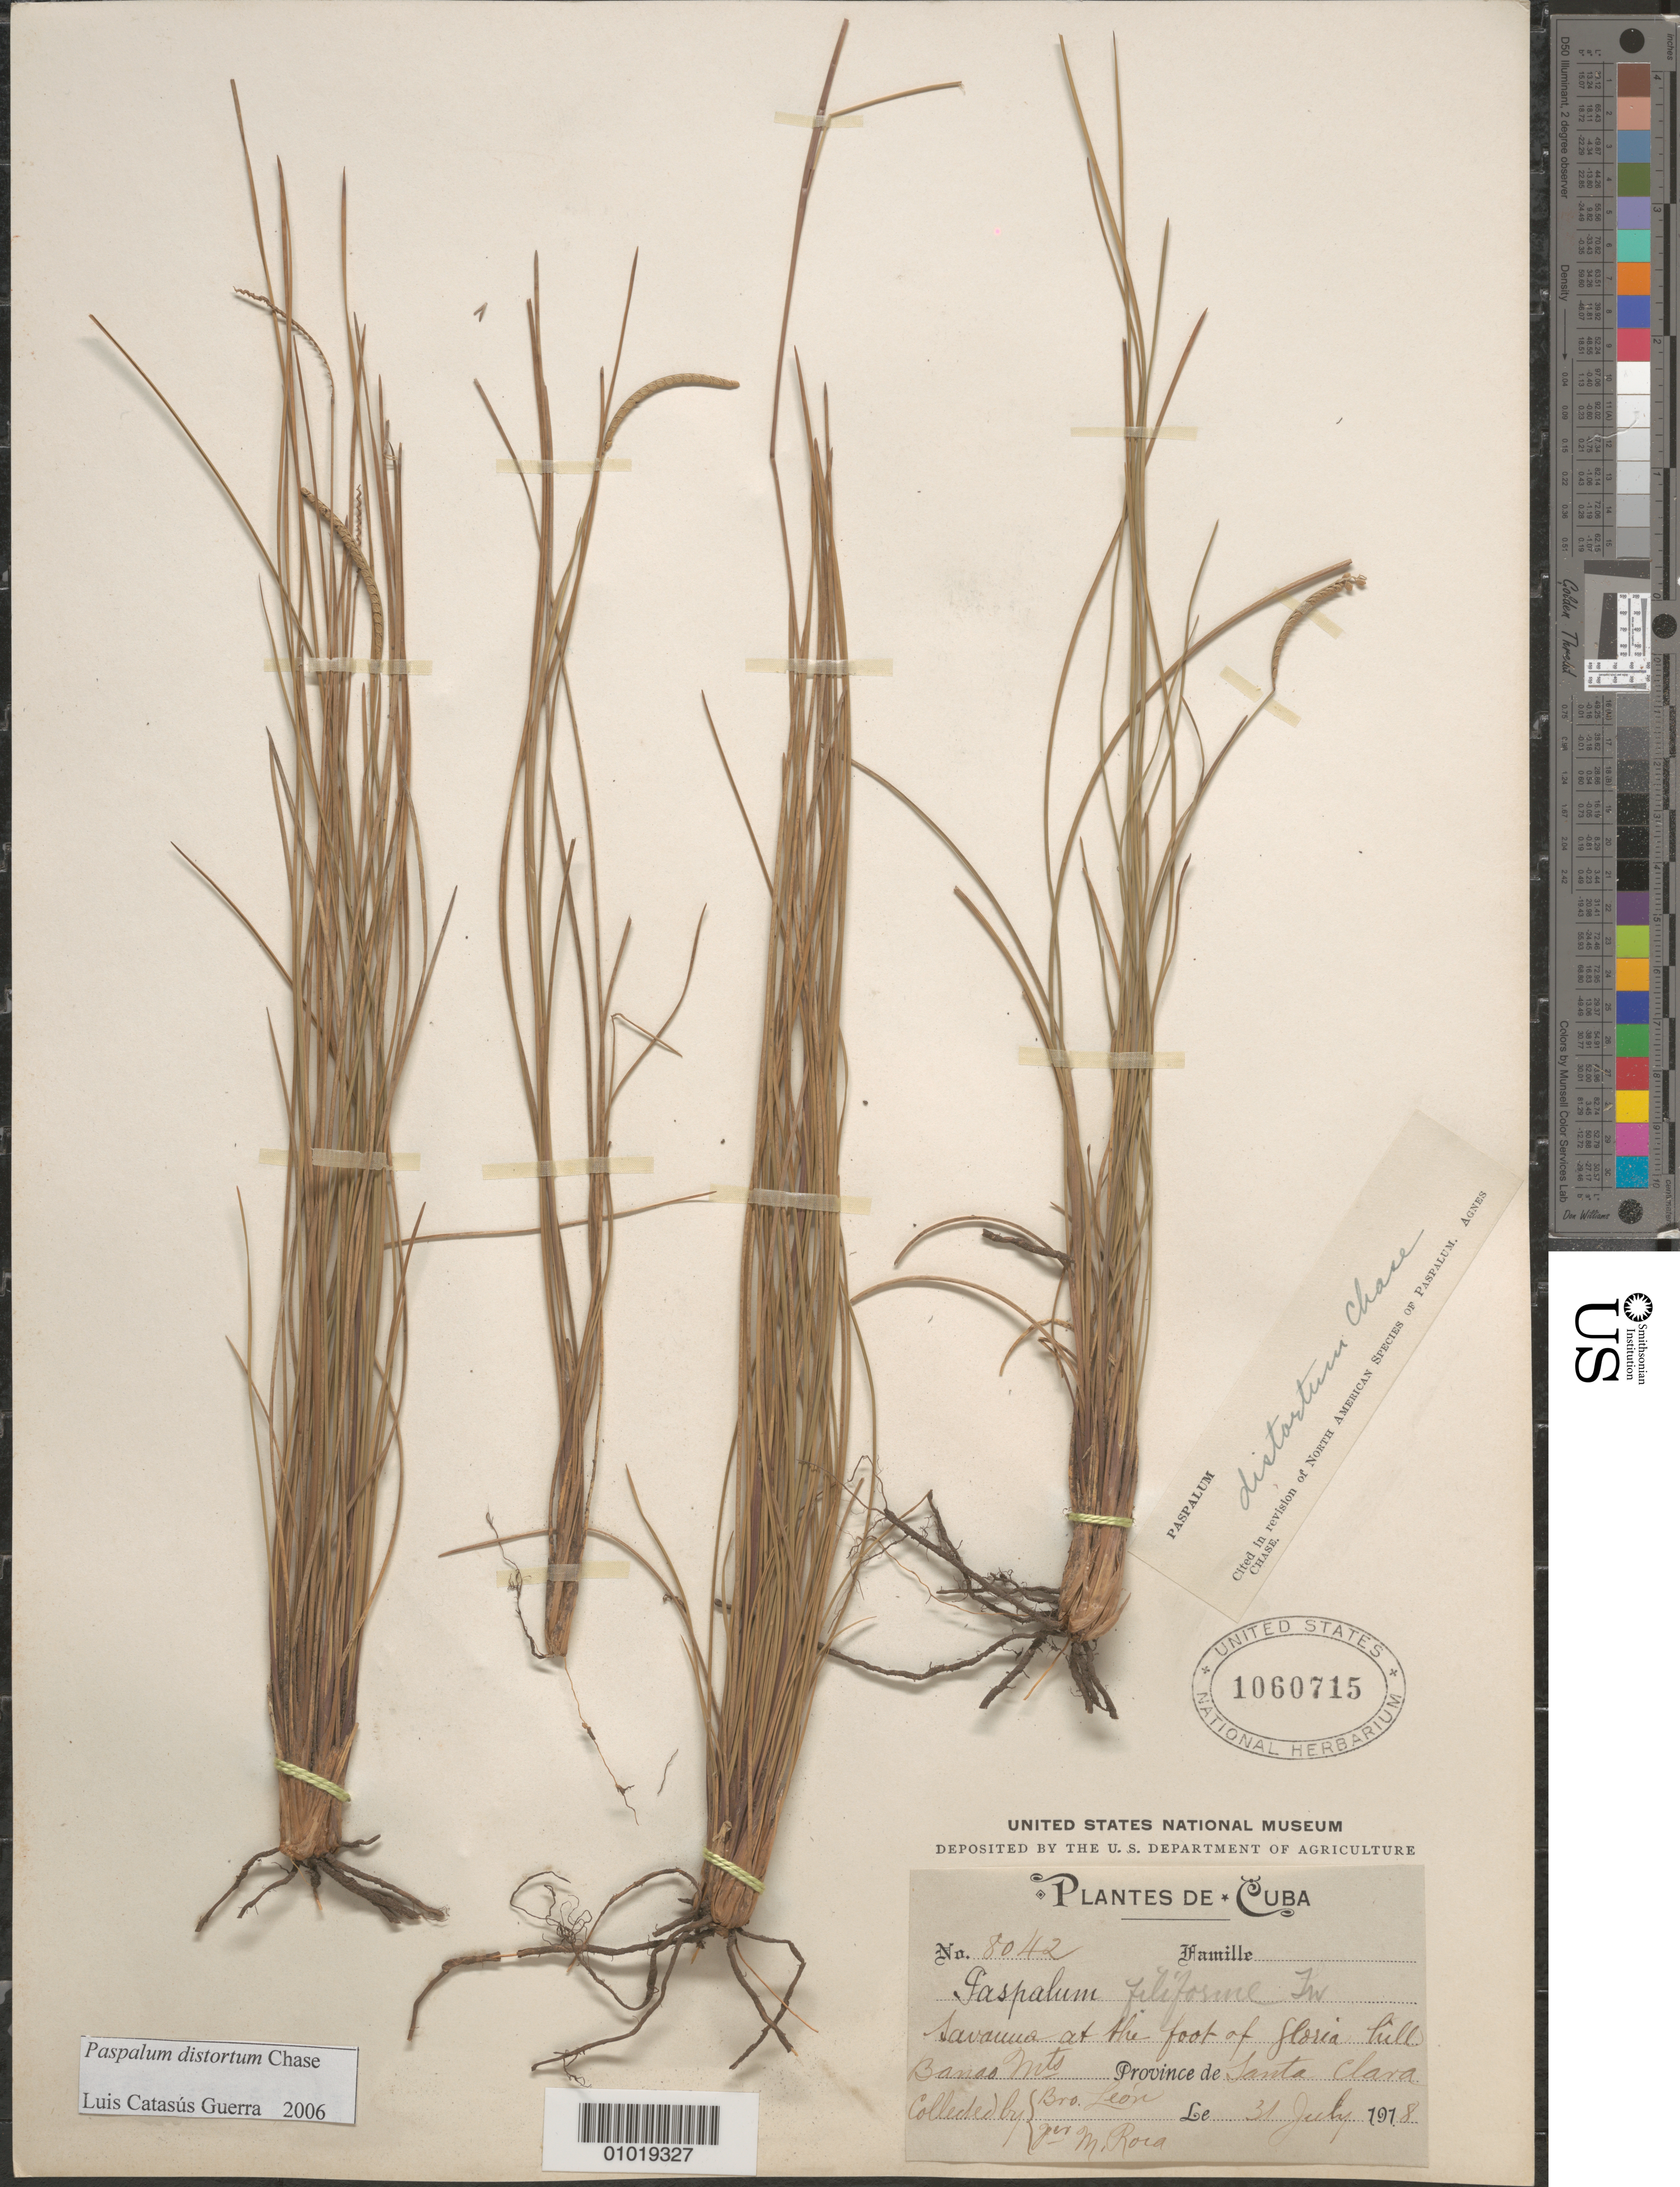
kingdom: Plantae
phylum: Tracheophyta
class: Liliopsida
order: Poales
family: Poaceae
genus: Paspalum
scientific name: Paspalum distortum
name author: Chase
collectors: M. Roca & Bro. León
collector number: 8042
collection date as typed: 31 Jul 1918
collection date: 1918-07-31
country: Cuba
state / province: Villa Clara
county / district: Santa Clara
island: Cuba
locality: Savanna at the foot of Gloria hill, Banao Mtns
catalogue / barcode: US 1060715